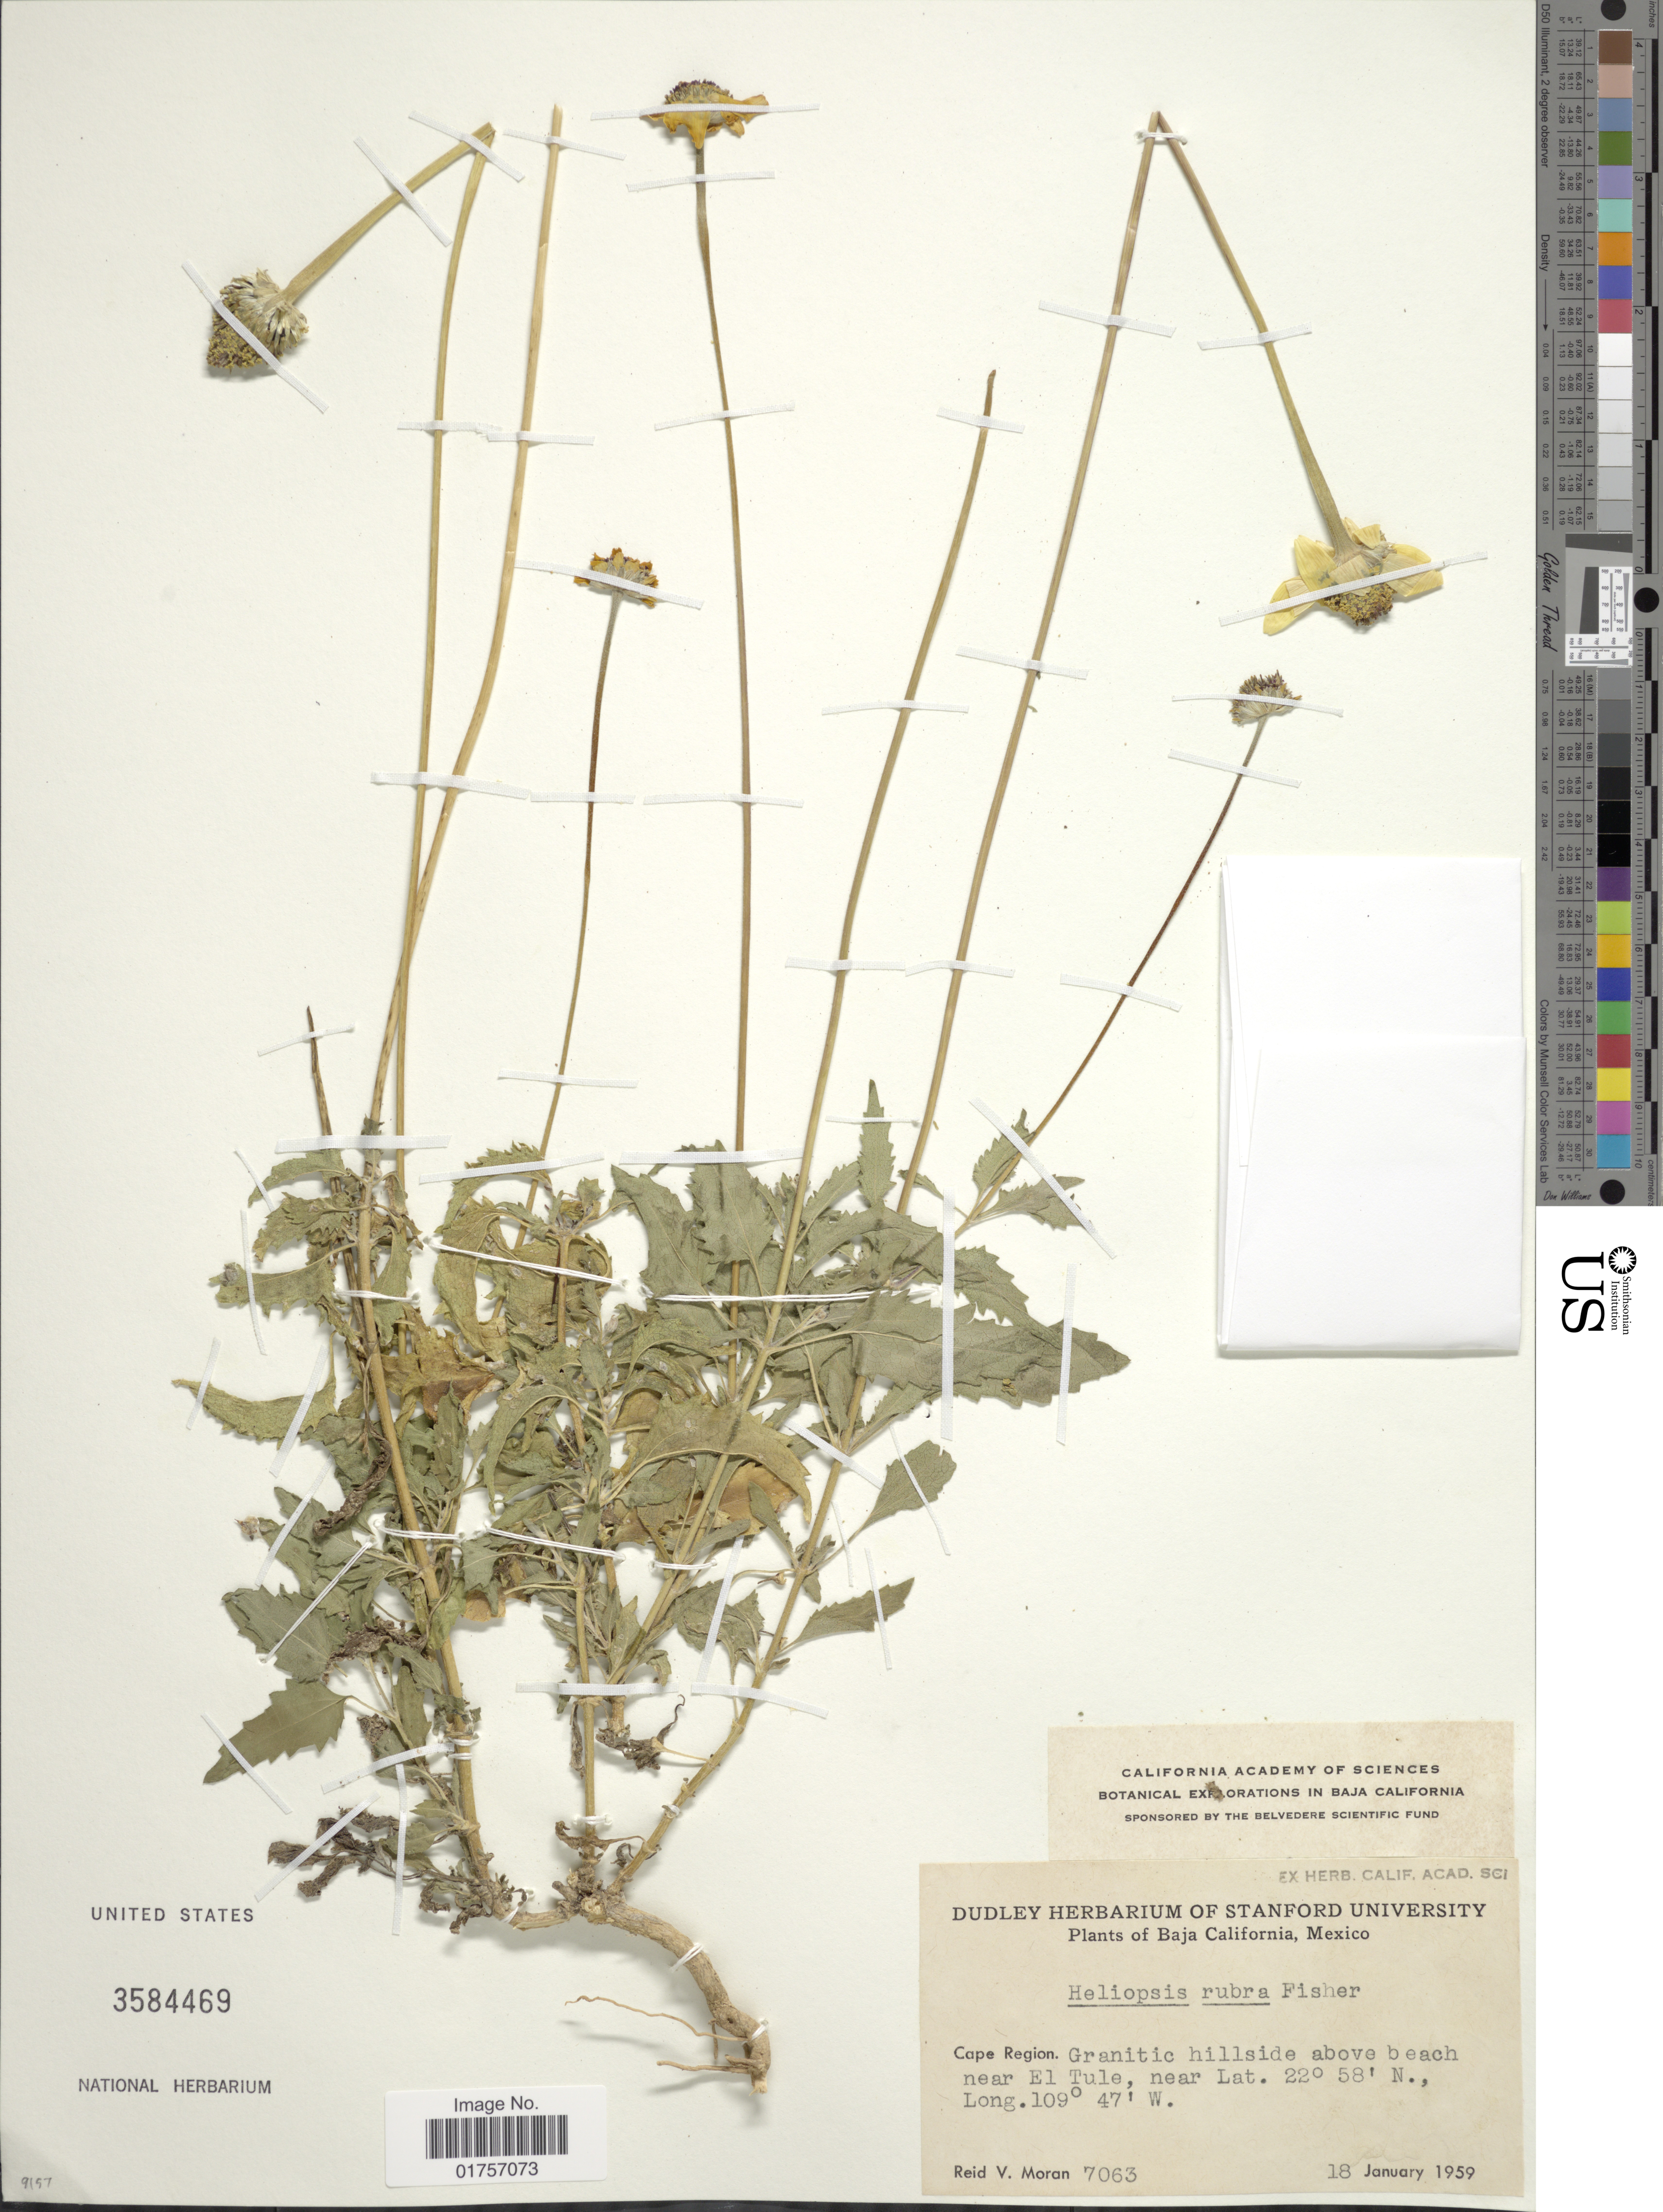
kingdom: Plantae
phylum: Tracheophyta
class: Magnoliopsida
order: Asterales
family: Asteraceae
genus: Heliopsis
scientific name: Heliopsis rubra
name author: T.R. Fisher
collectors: R. V. Moran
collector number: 7063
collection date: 1959-01-18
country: Mexico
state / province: Baja California Sur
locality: Cape Region. above beach near El Tule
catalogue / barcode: US 3584469